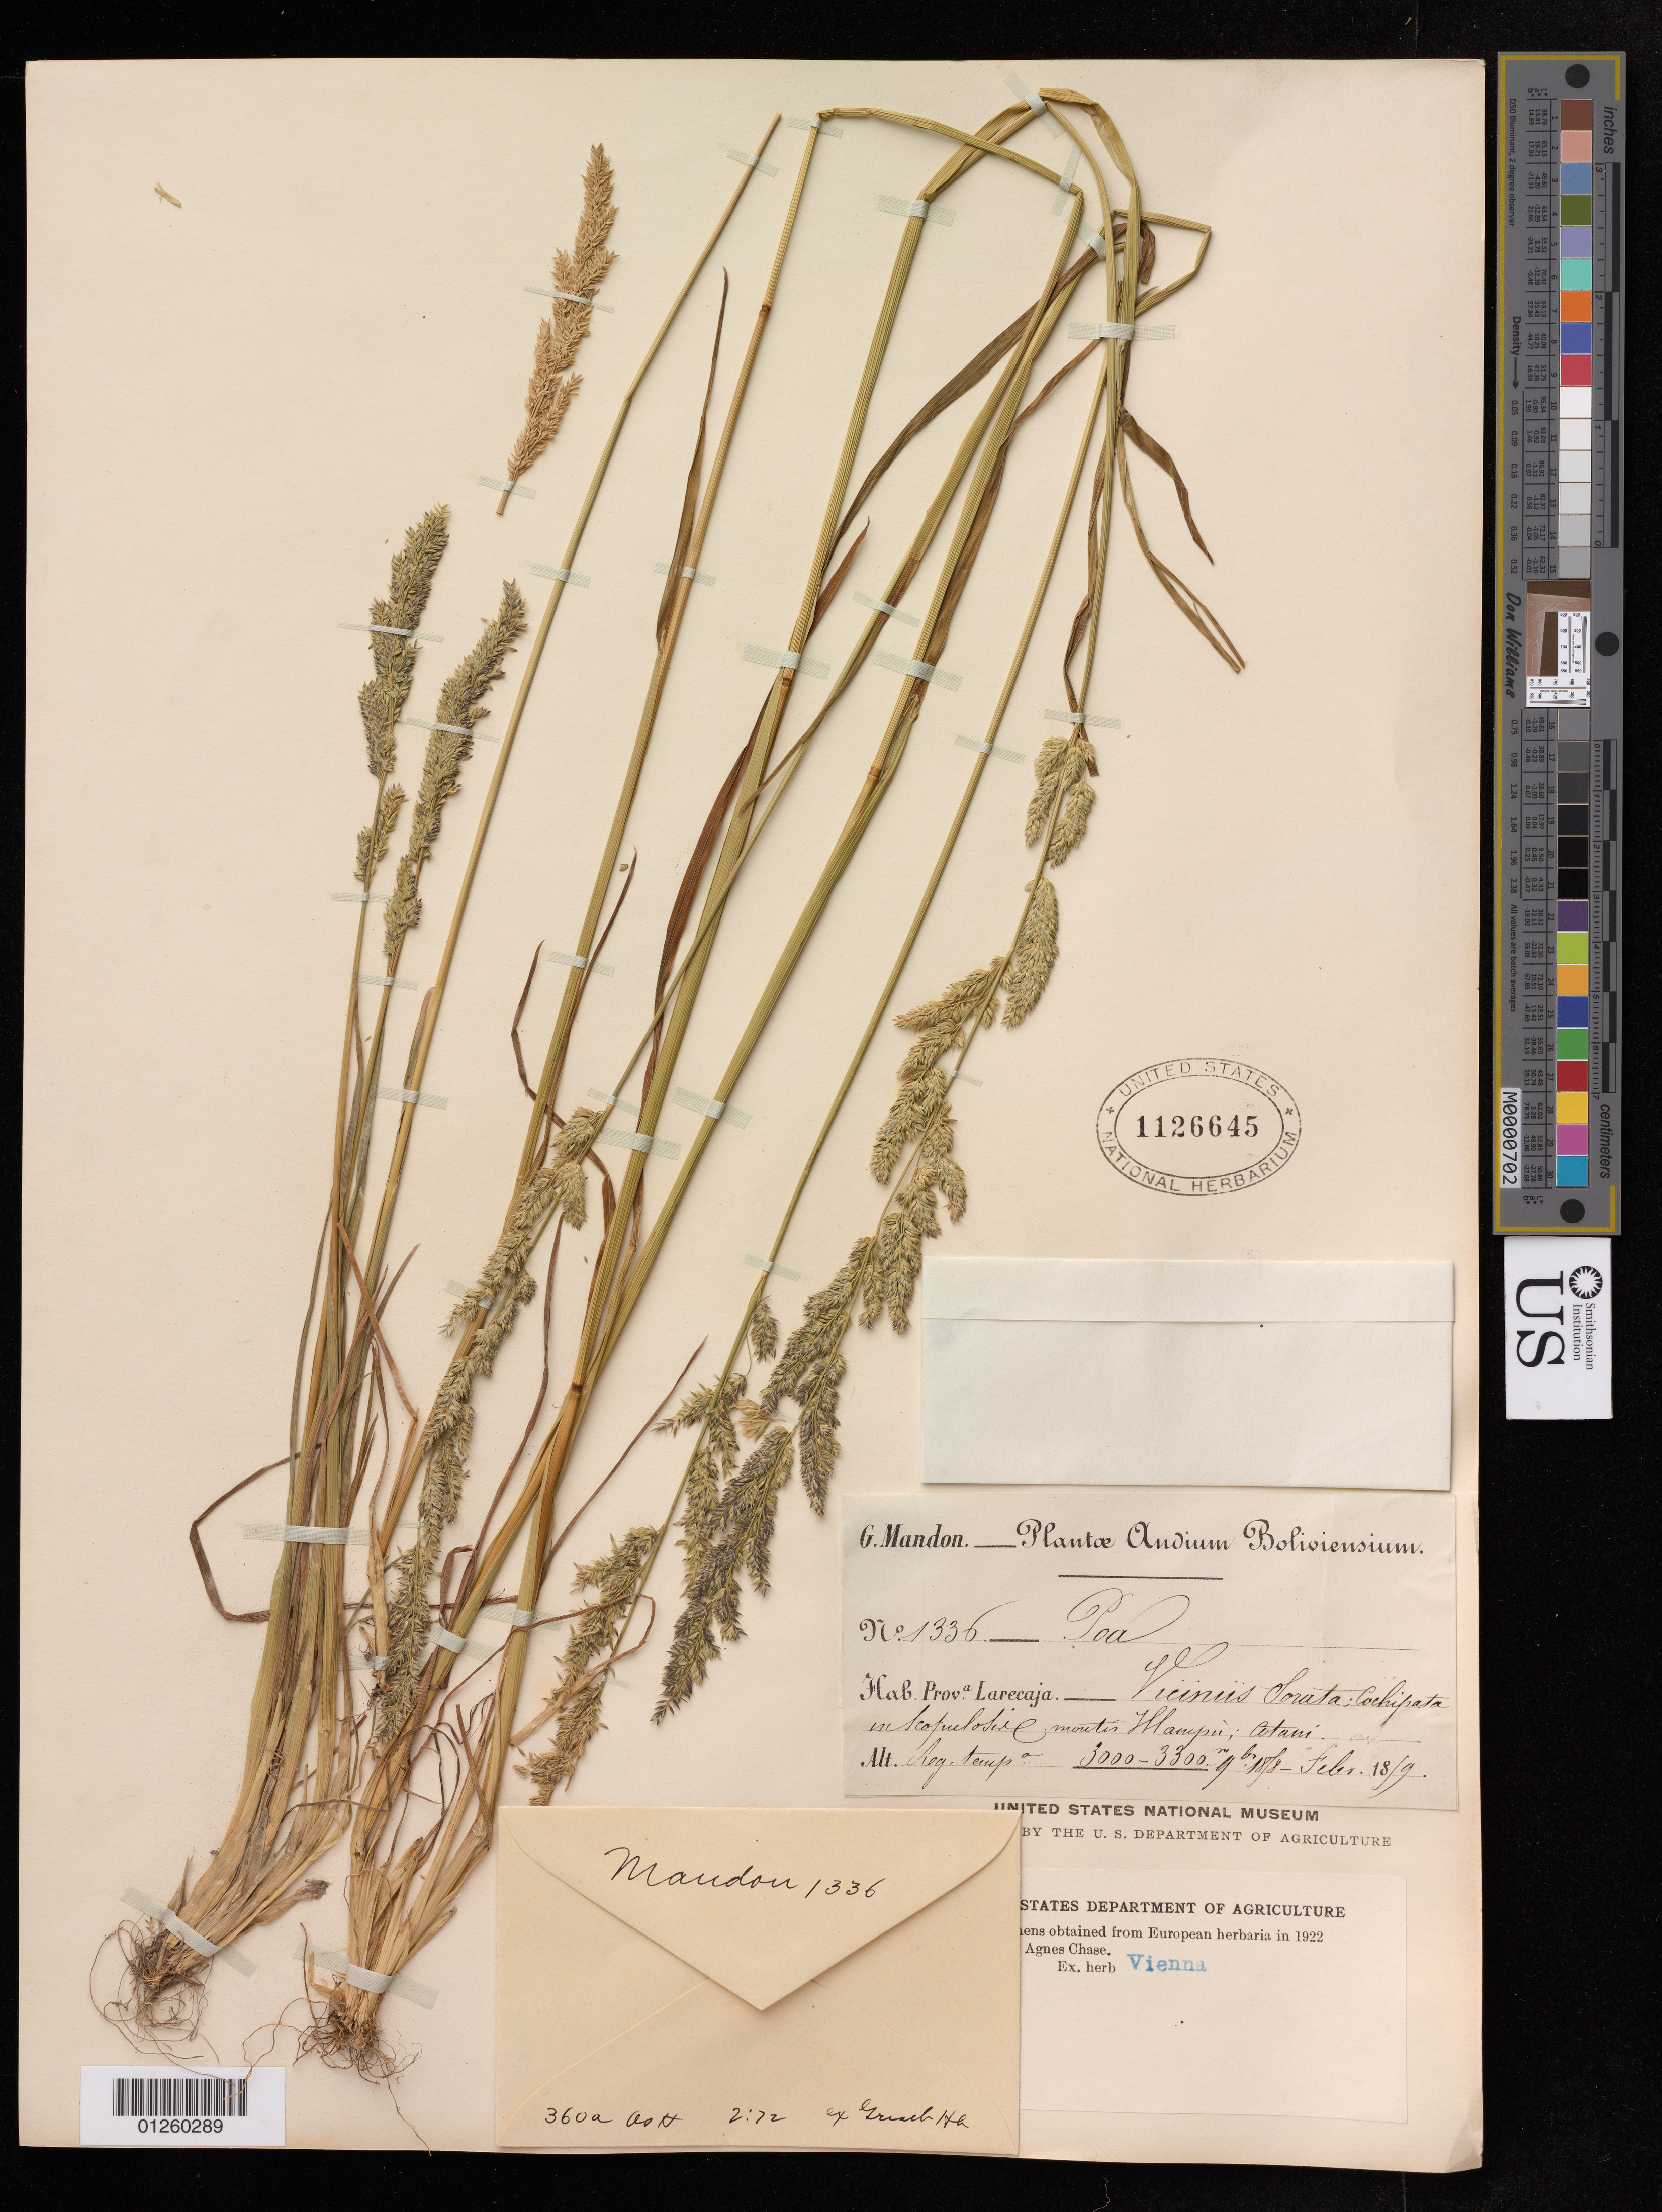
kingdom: Plantae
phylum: Tracheophyta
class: Liliopsida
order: Poales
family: Poaceae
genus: Poa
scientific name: Poa scaberula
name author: Hook. f.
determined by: Soreng, Robert J., Research Associate (BOT), Smithsonian Institution - National Museum of Natural History (UNITED STATES)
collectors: G. Mandon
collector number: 1336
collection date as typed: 1859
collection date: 1859-02-18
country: Bolivia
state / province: La Páz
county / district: Larecaja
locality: Viciniis Sorata, Cotani.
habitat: in scapuloso montis.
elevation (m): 3000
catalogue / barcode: US 1126645